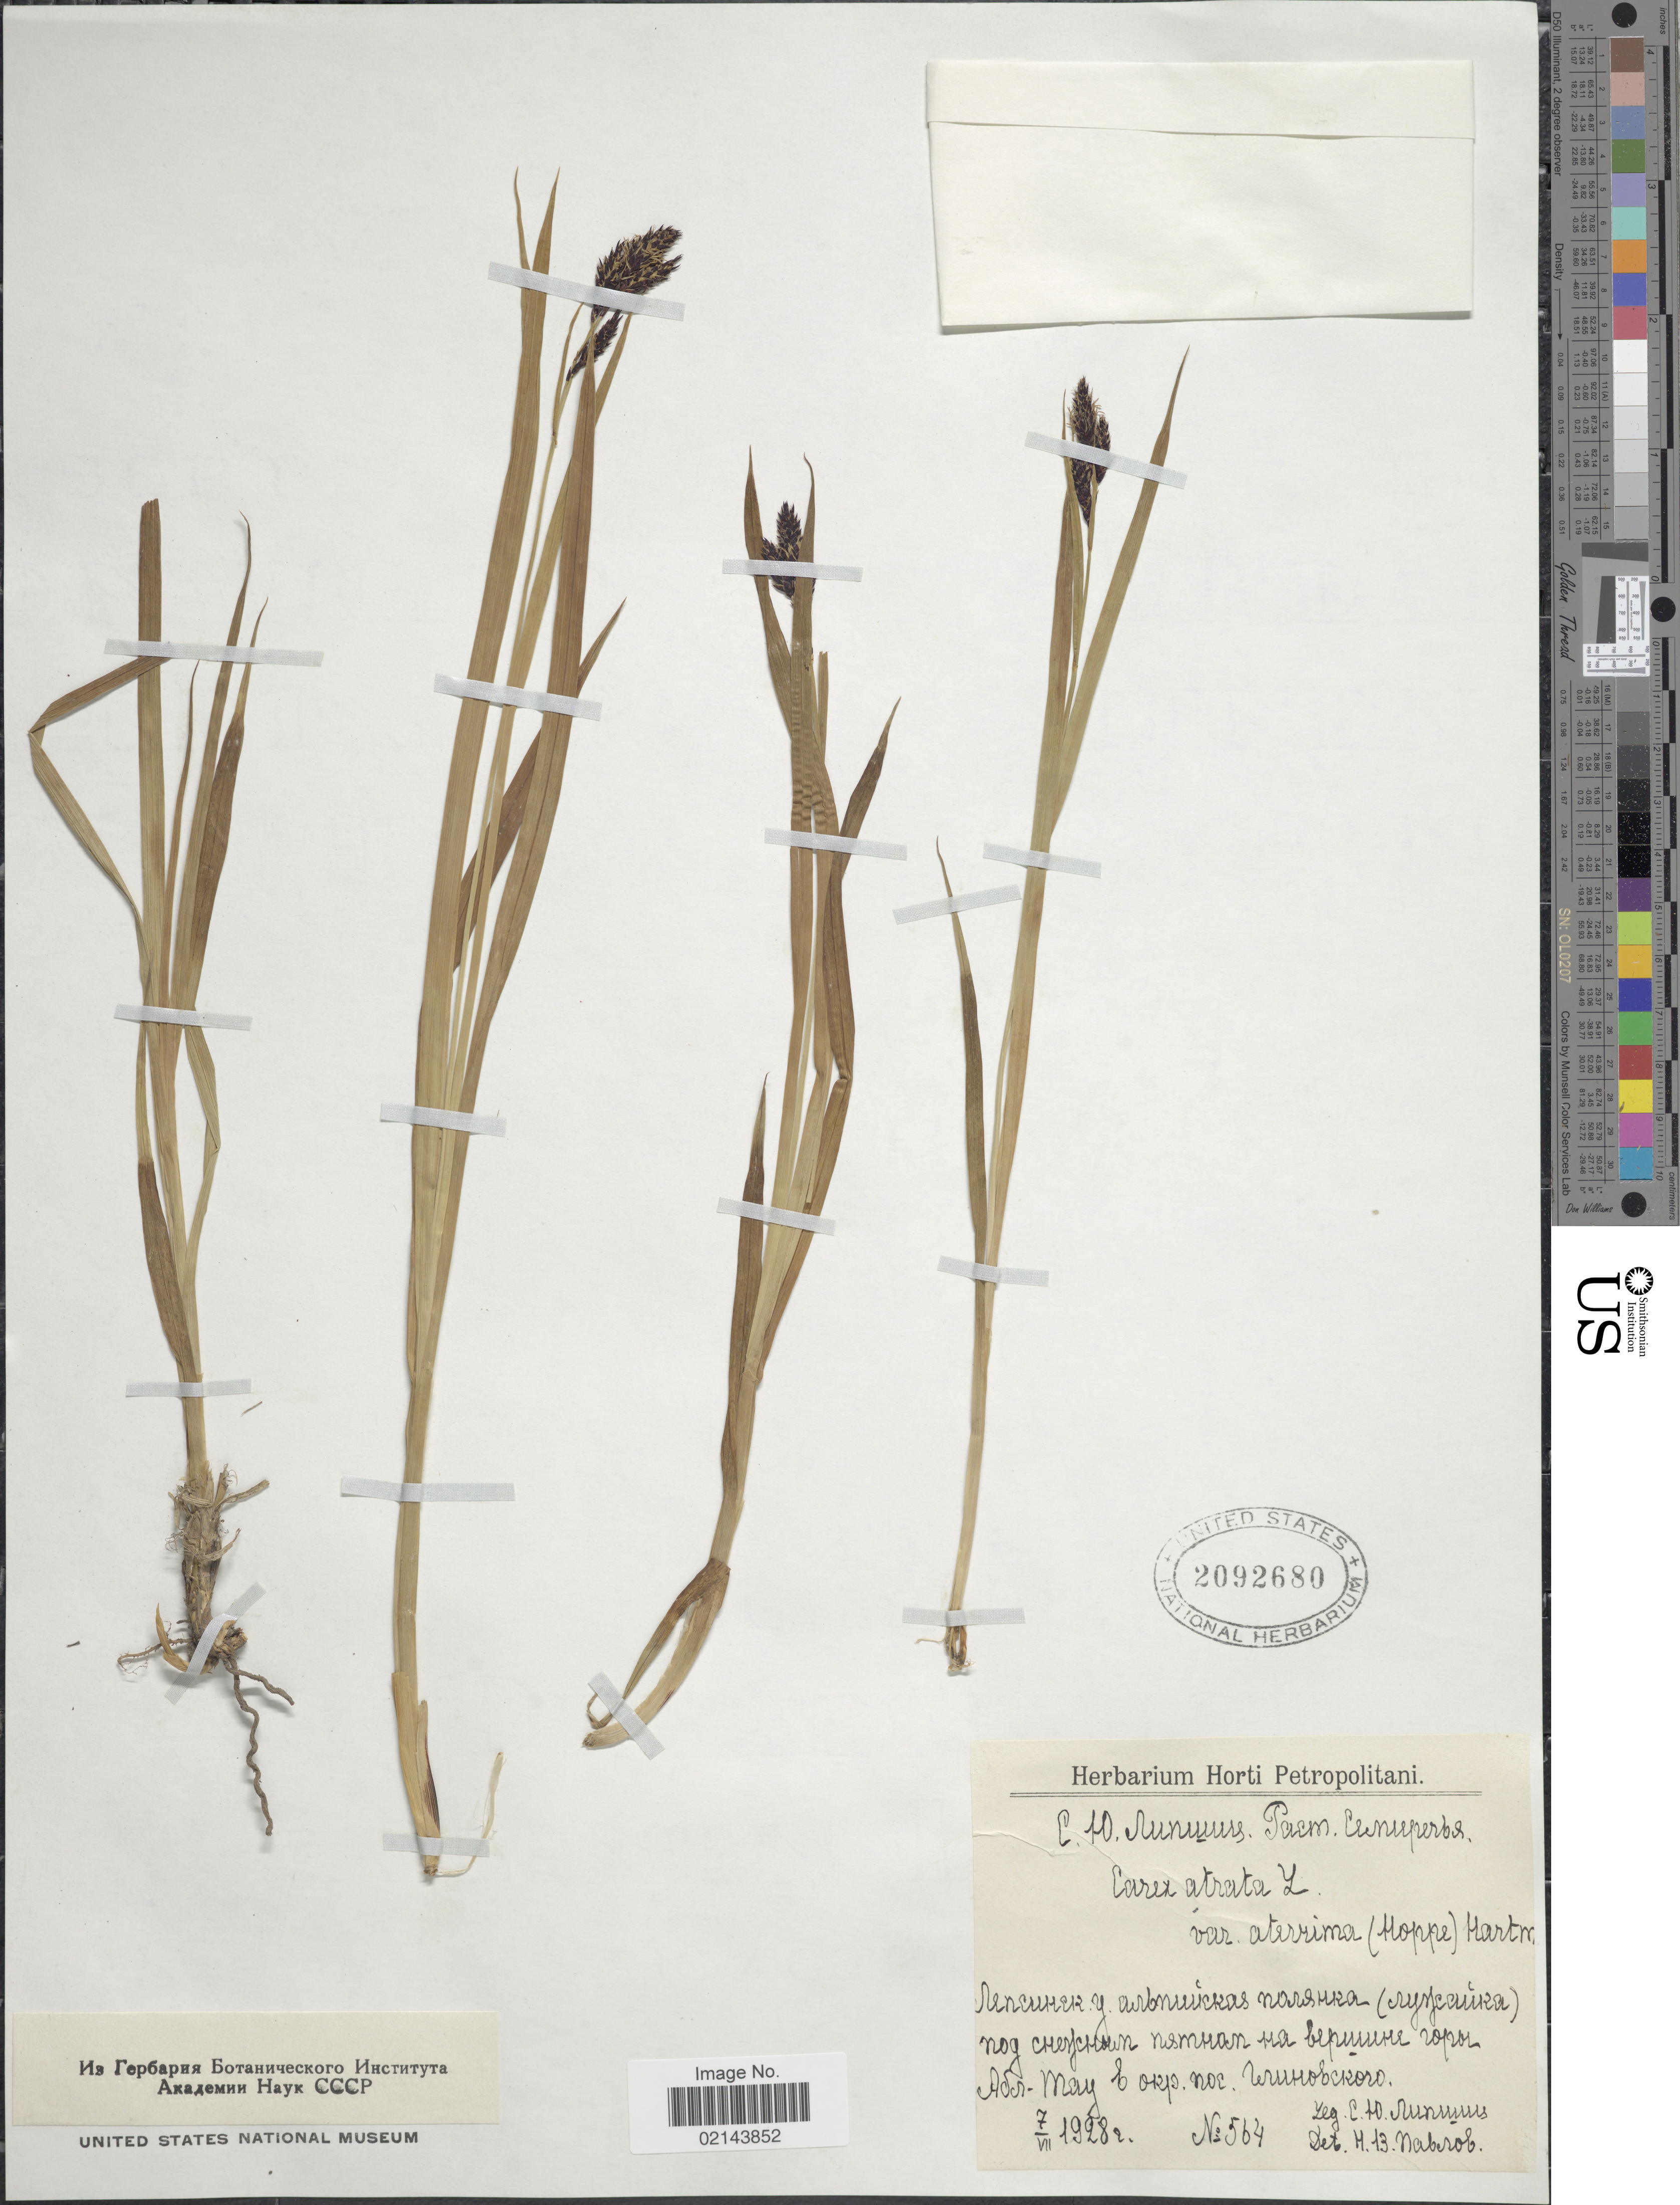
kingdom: Plantae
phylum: Tracheophyta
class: Liliopsida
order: Poales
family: Cyperaceae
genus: Carex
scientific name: Carex atrata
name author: L.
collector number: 564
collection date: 1928-07-07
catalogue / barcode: US 2092680